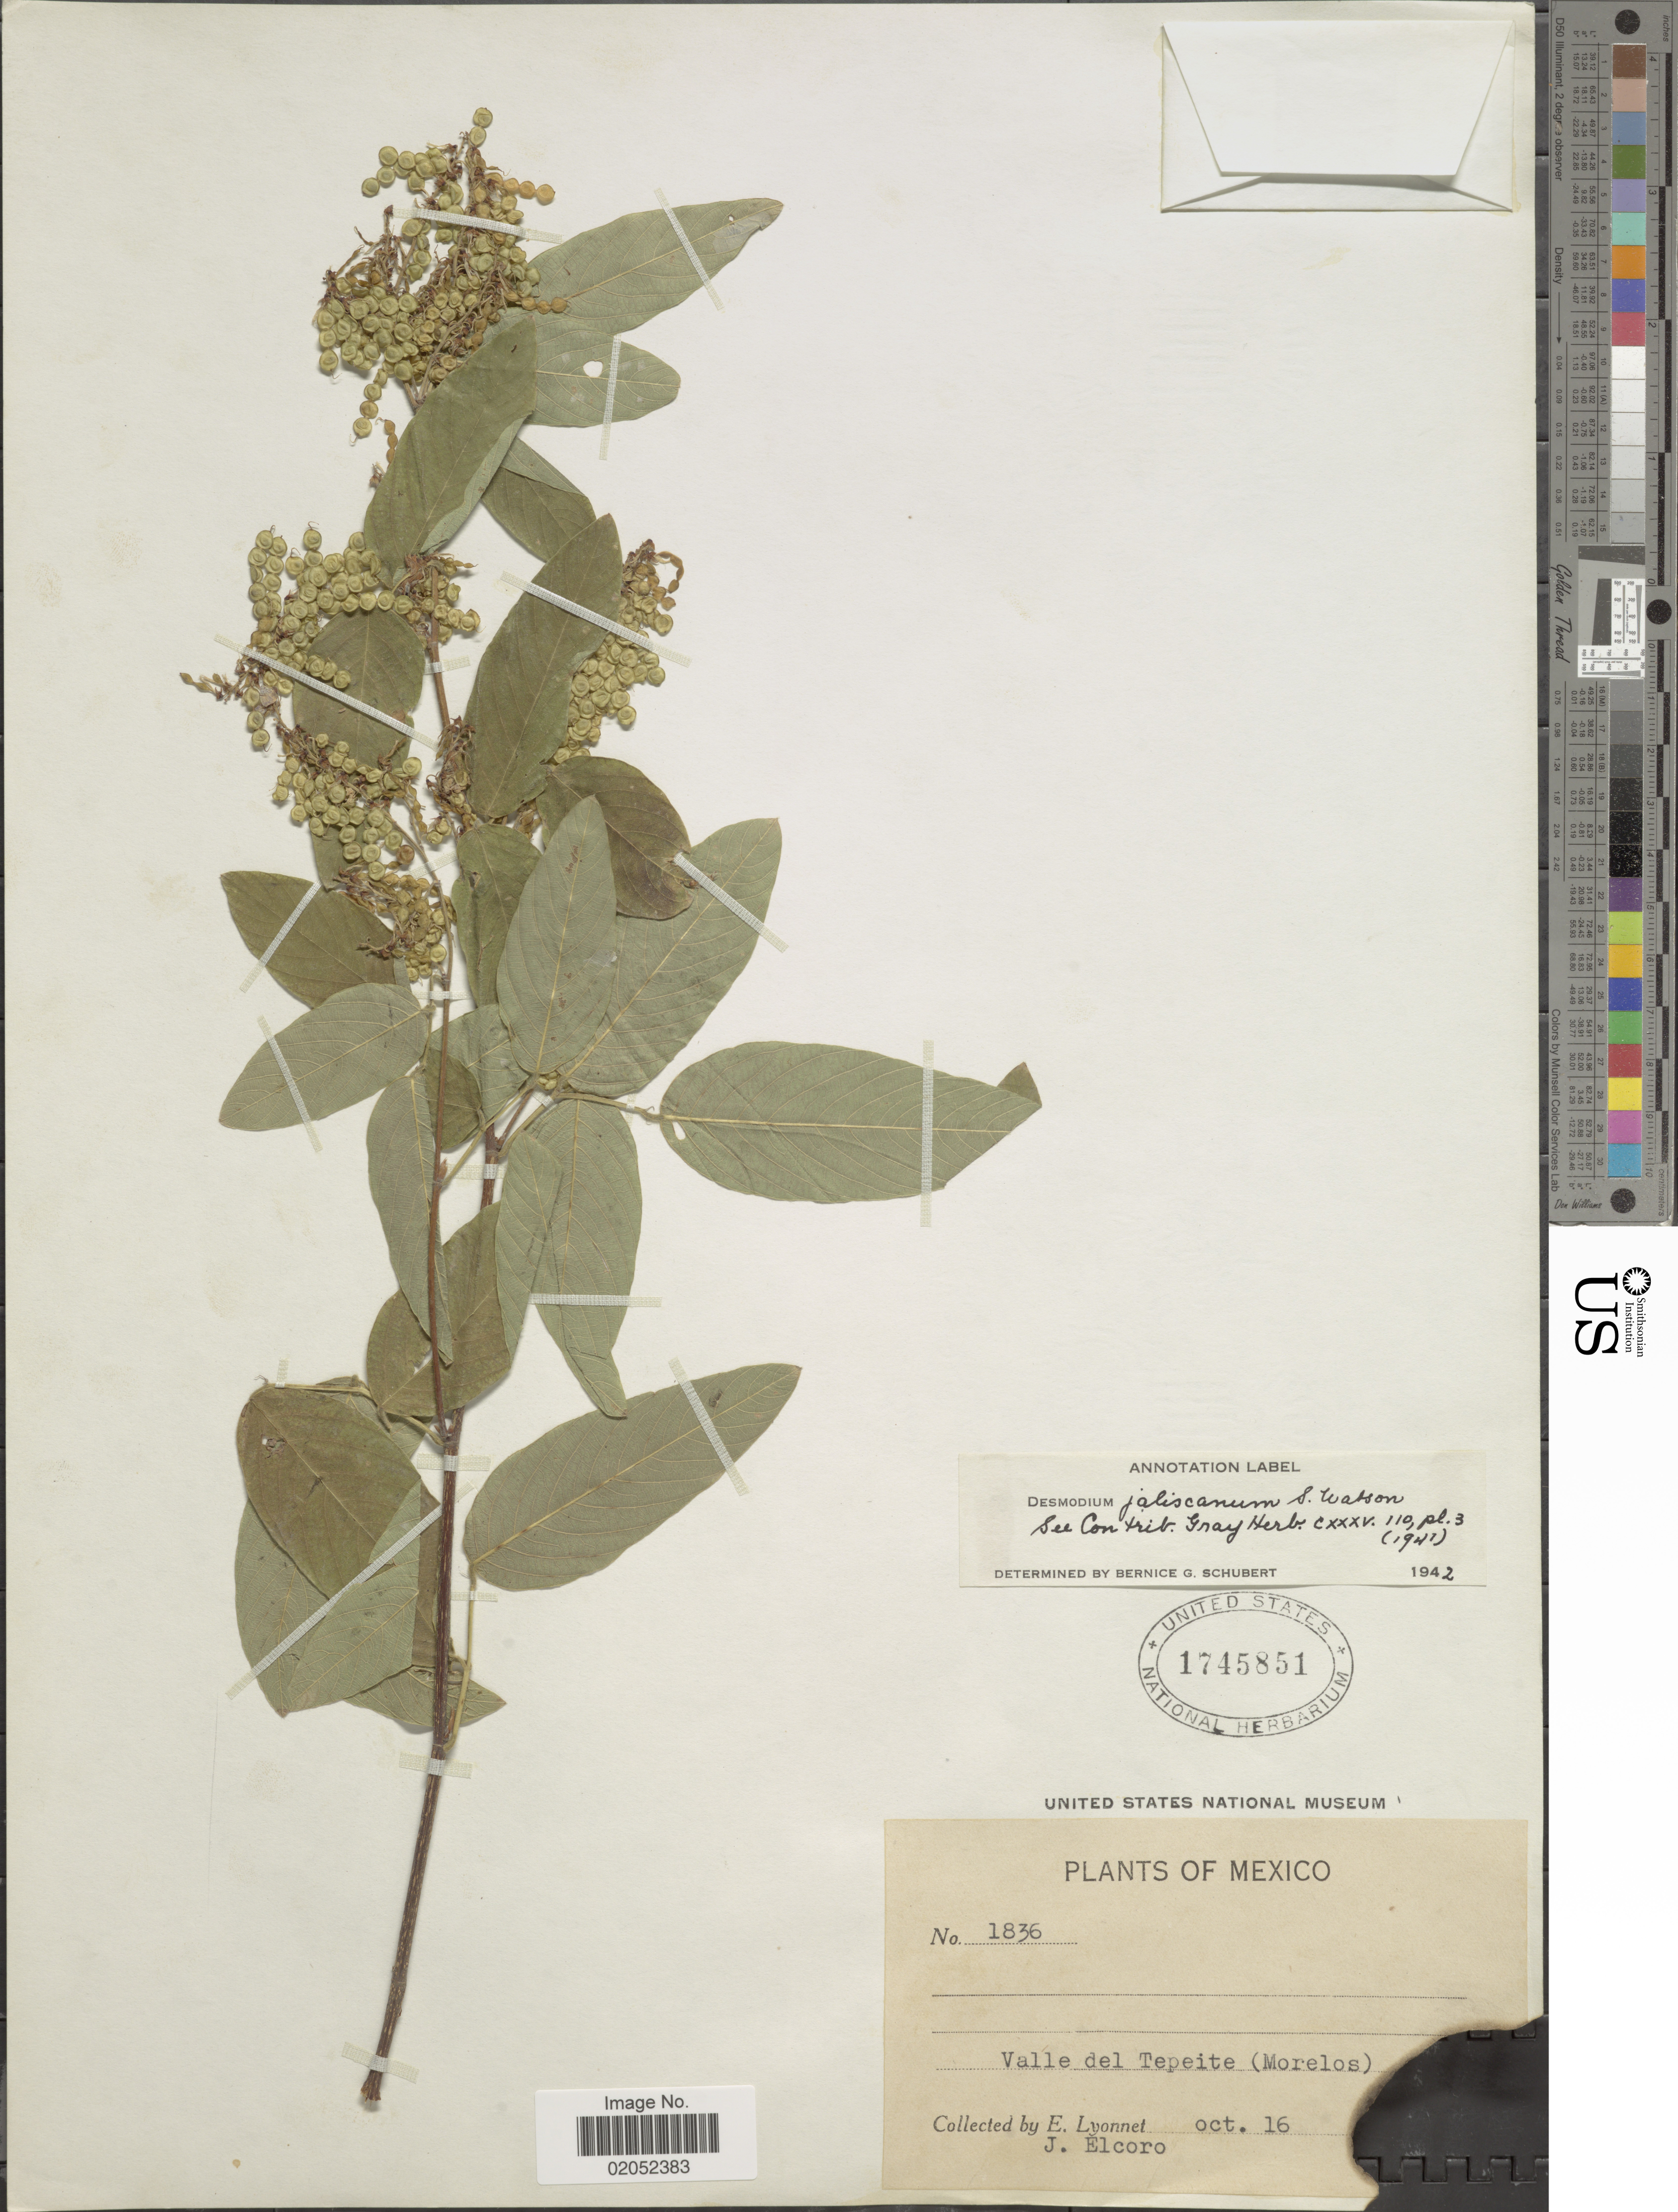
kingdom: Plantae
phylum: Tracheophyta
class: Magnoliopsida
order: Fabales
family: Fabaceae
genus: Desmodium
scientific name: Desmodium jaliscanum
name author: S. Watson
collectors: E. Lyonnet & J. Elcoro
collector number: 1836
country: Mexico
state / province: Morelos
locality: Valle del Tepeite (Morelos),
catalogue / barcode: US 1745851